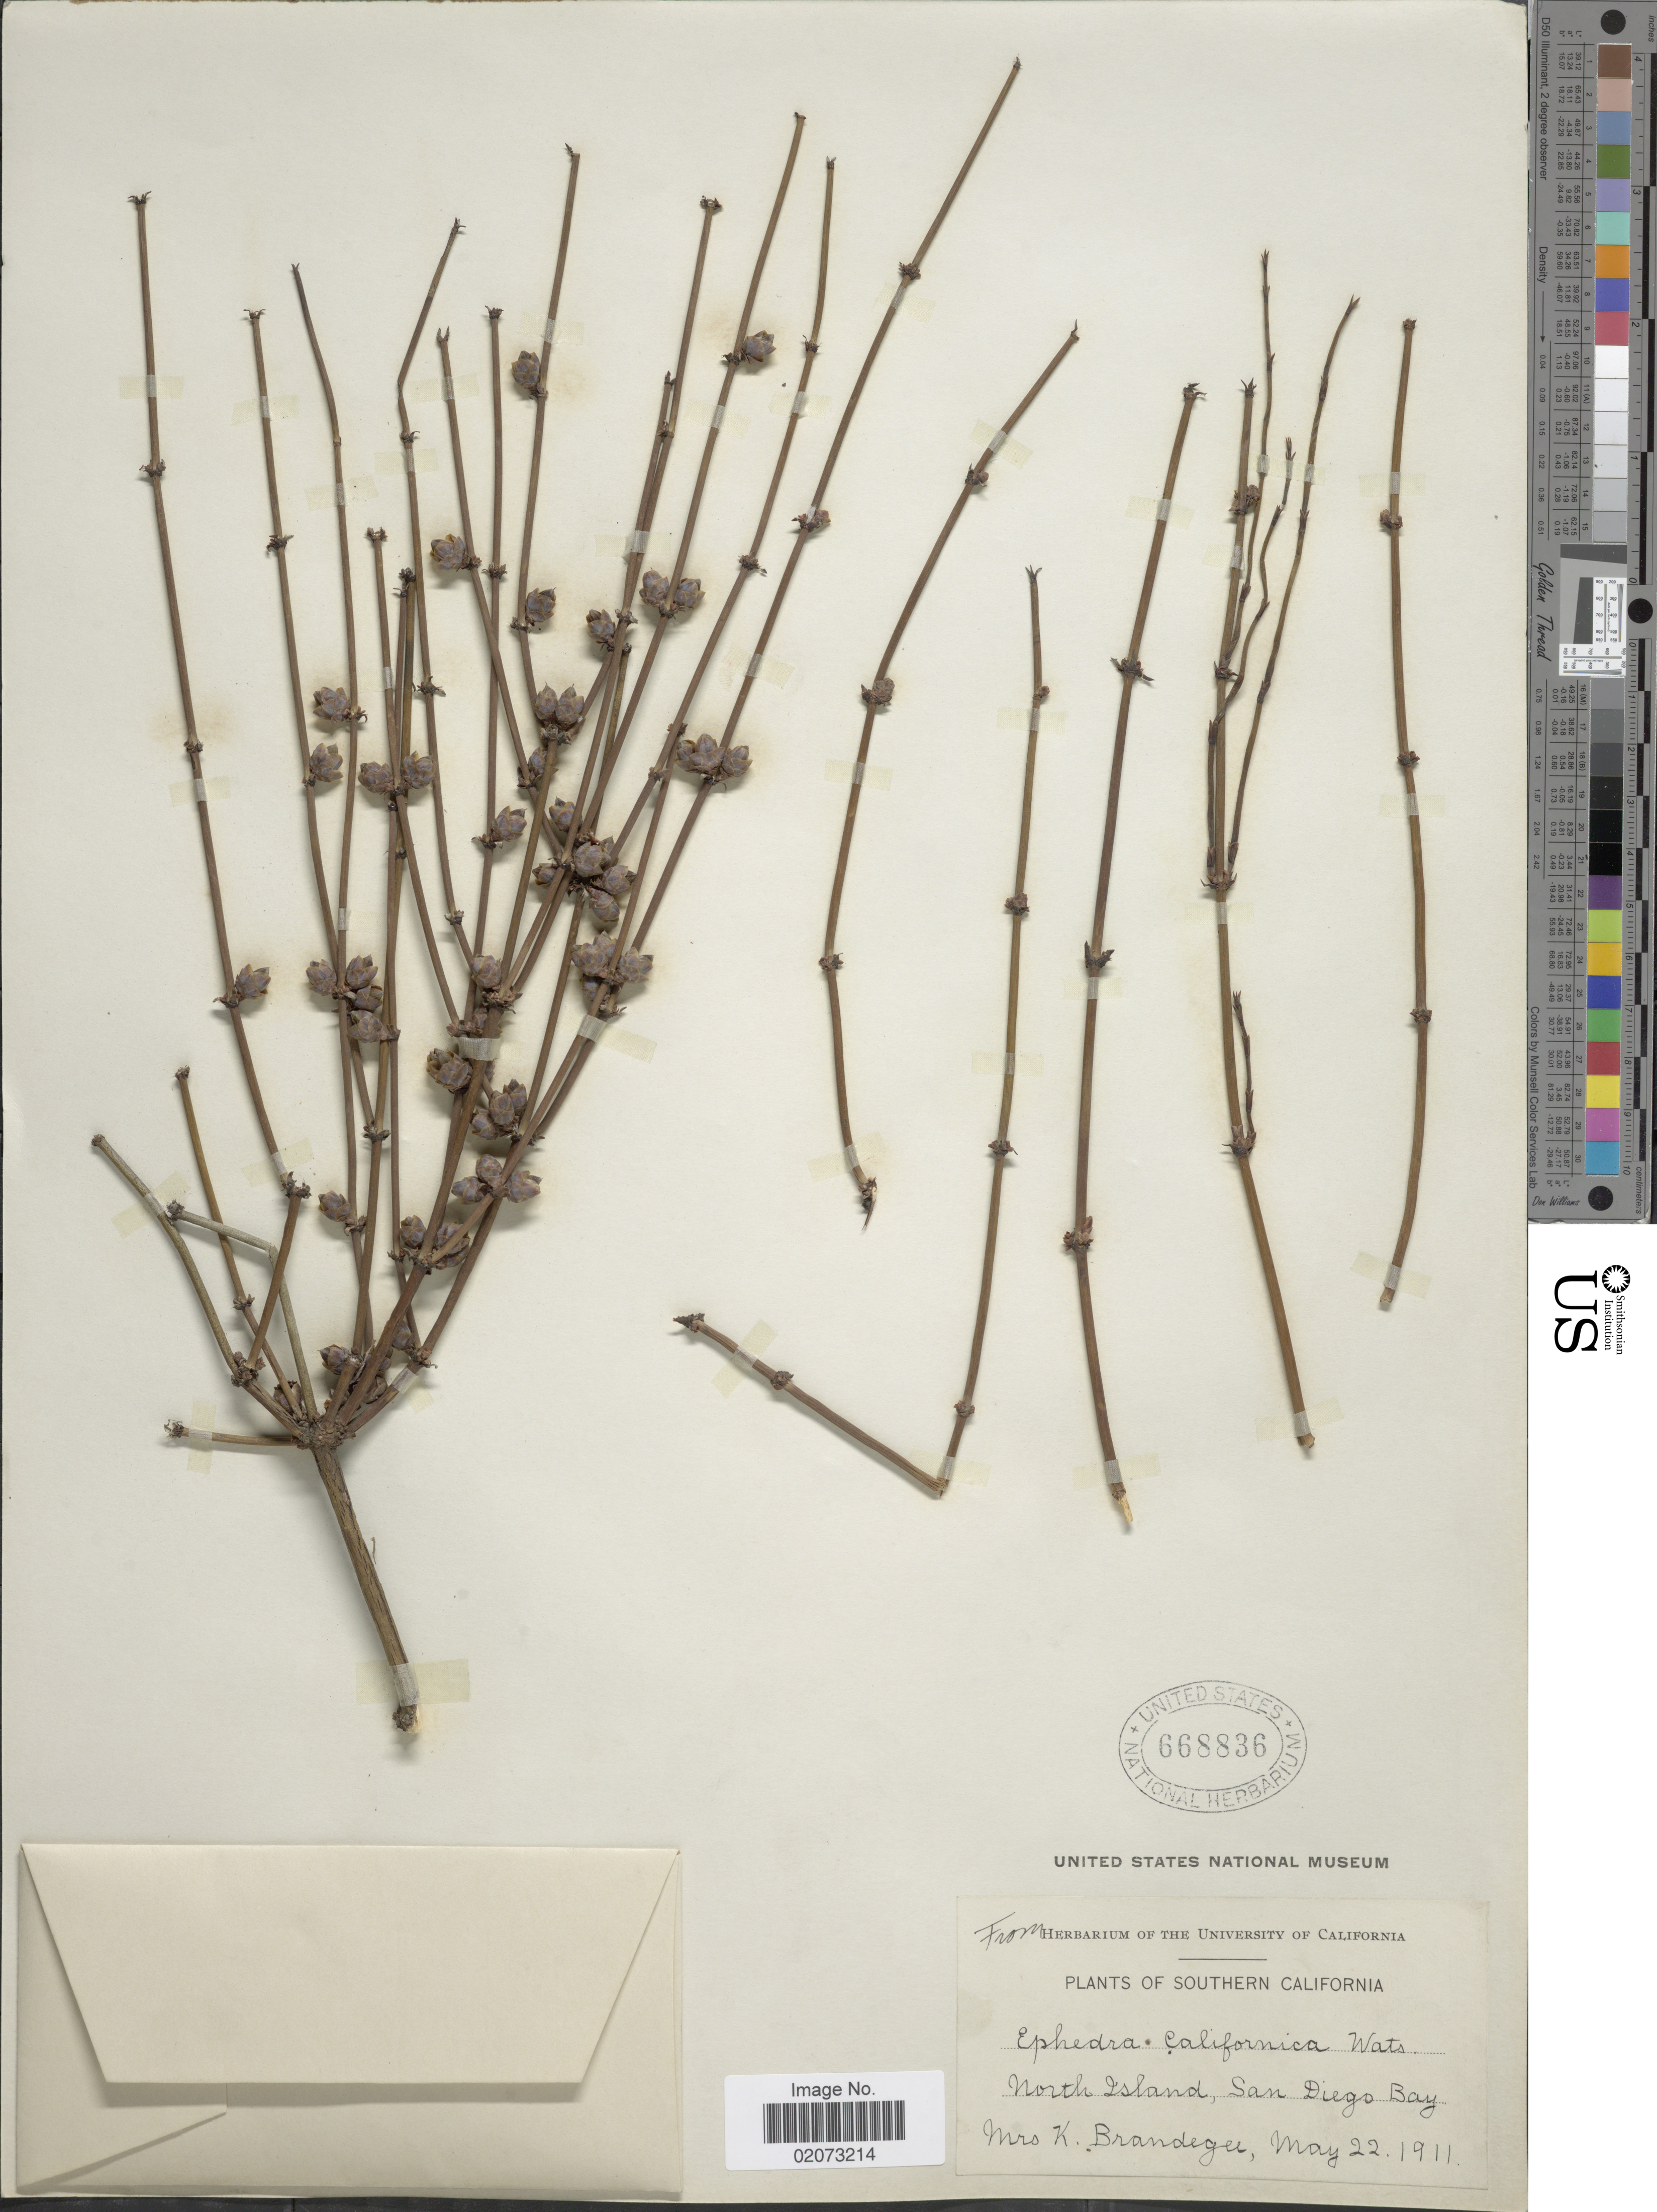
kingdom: Plantae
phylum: Tracheophyta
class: Gnetopsida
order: Ephedrales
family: Ephedraceae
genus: Ephedra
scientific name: Ephedra californica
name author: S. Watson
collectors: K. Brandegee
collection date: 1911-05-22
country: United States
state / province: California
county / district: San Diego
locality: Southern California. North Island, San Diego Bay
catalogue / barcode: US 668836